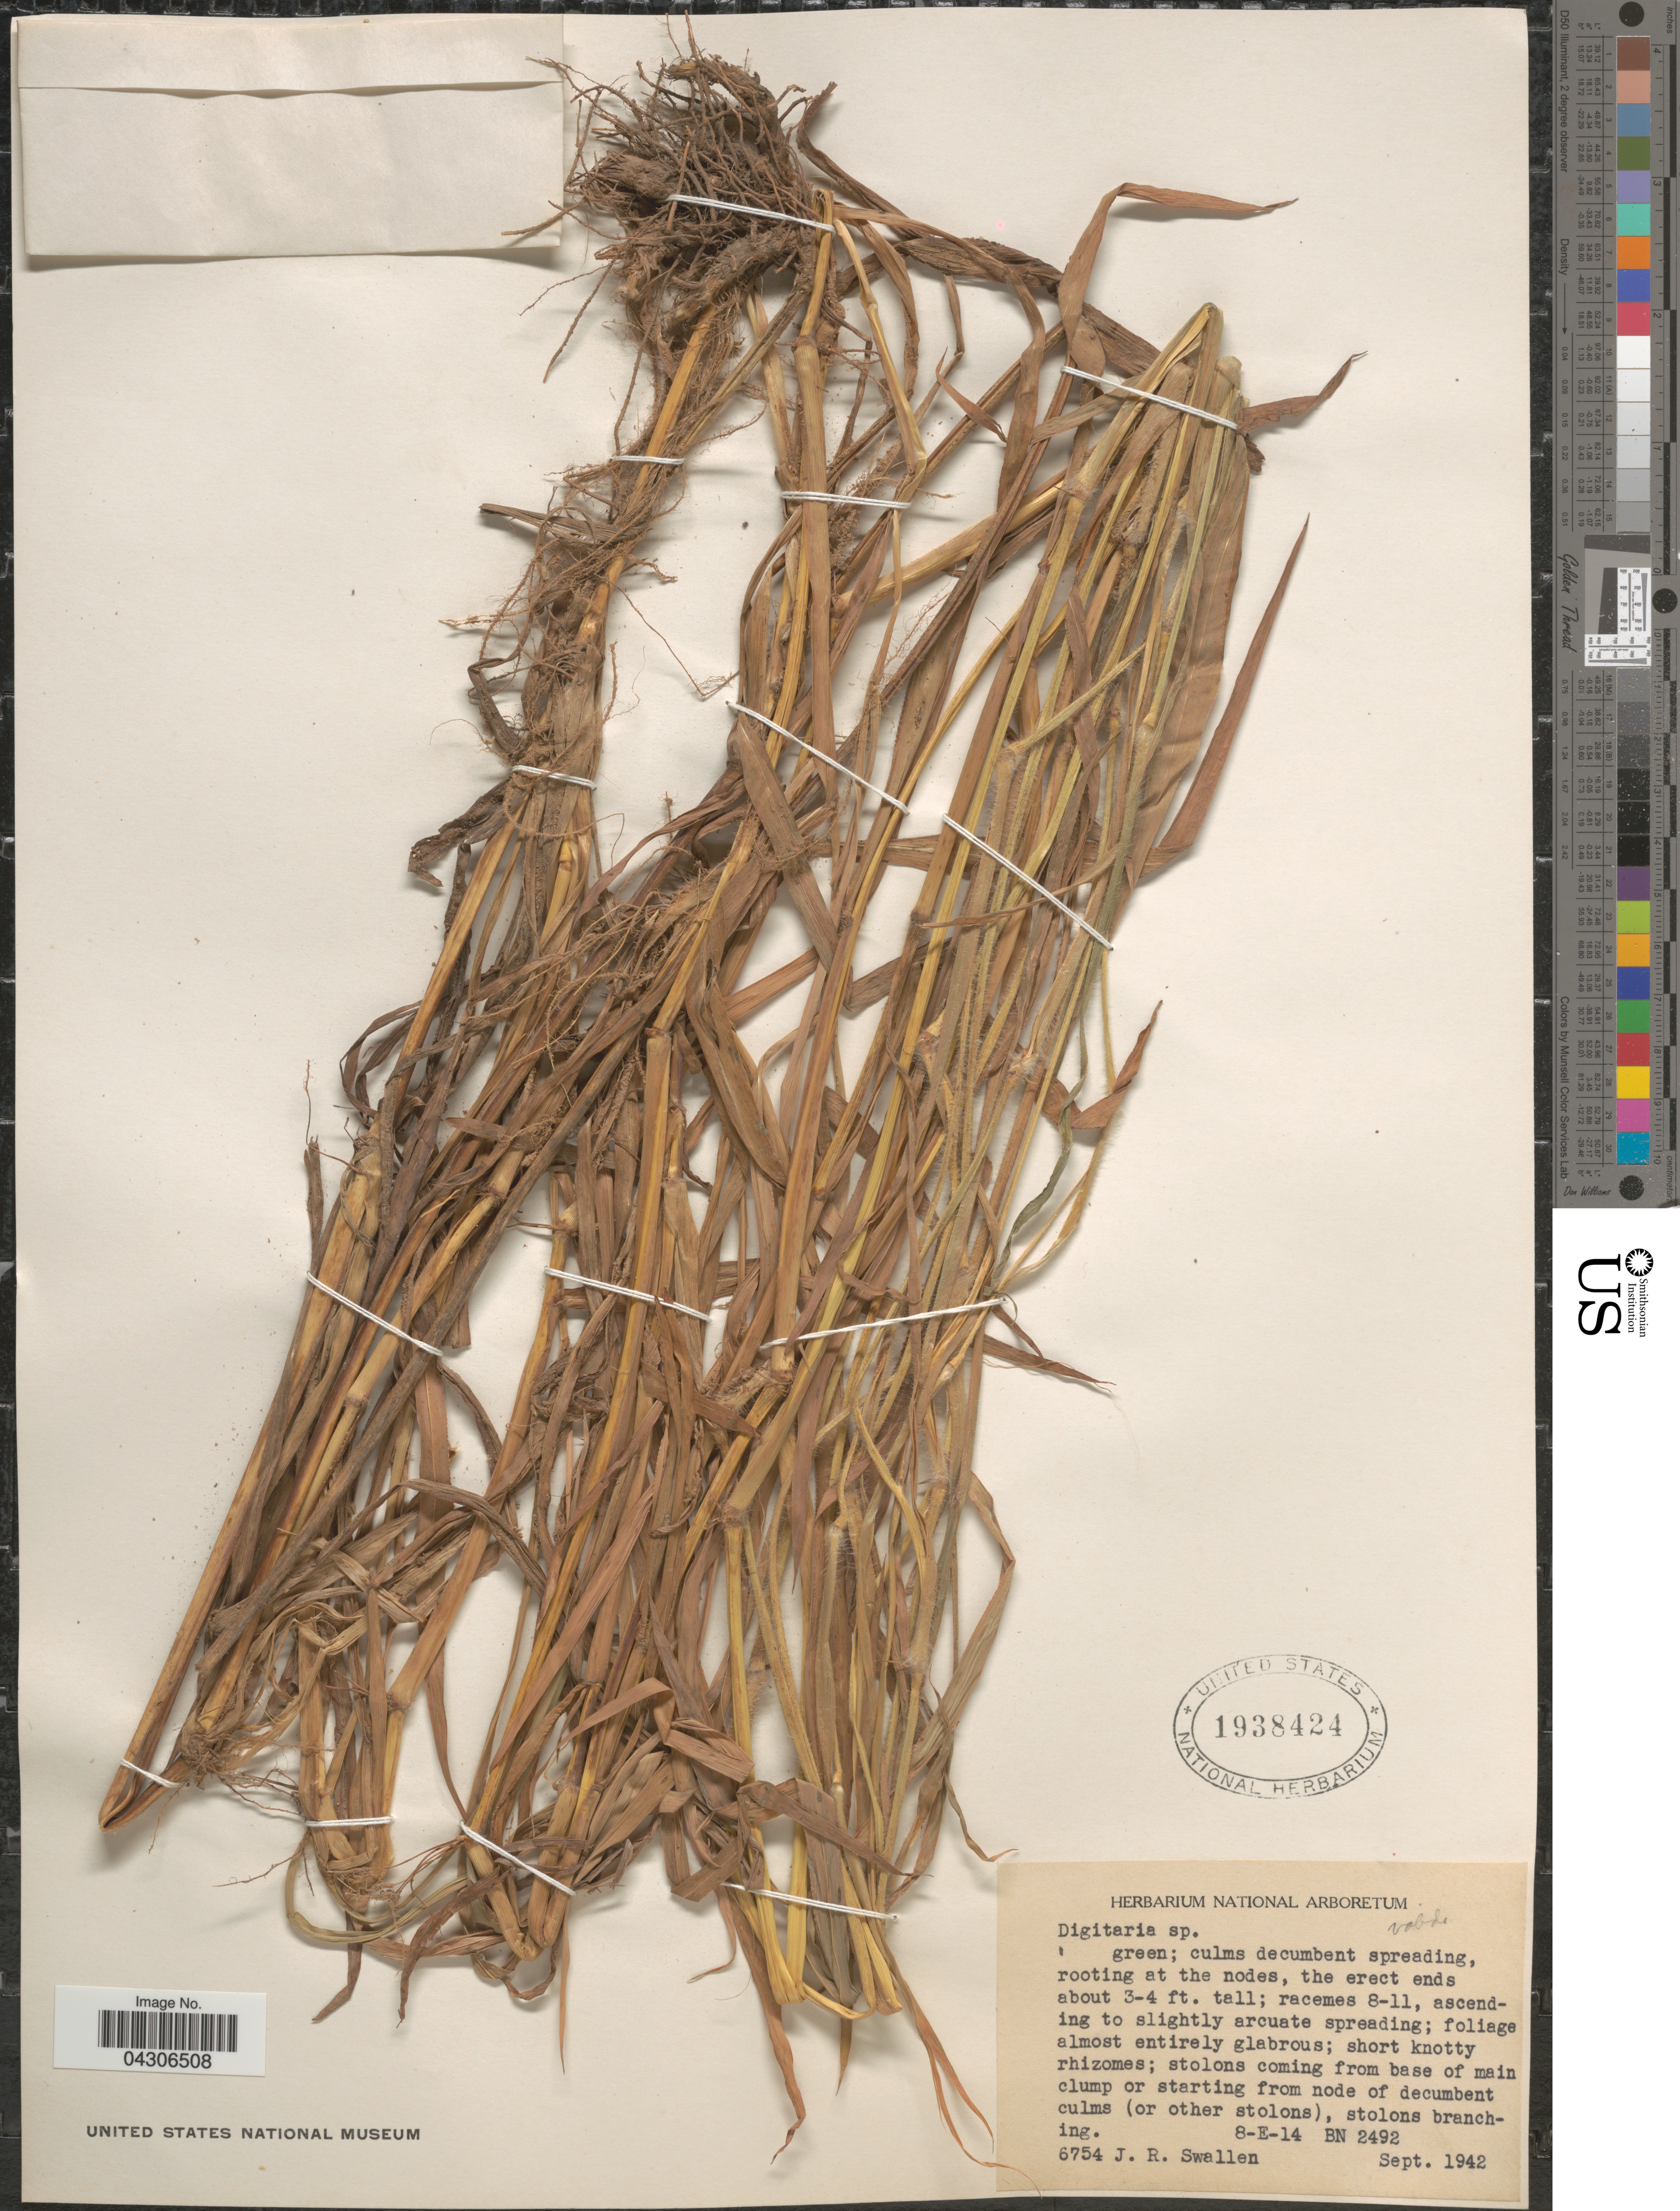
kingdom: Plantae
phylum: Tracheophyta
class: Liliopsida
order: Poales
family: Poaceae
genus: Digitaria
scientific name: Digitaria sp.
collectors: J. R. Swallen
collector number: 6754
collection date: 1942-09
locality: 8-E-14 BN 2492.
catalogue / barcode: US 1938424